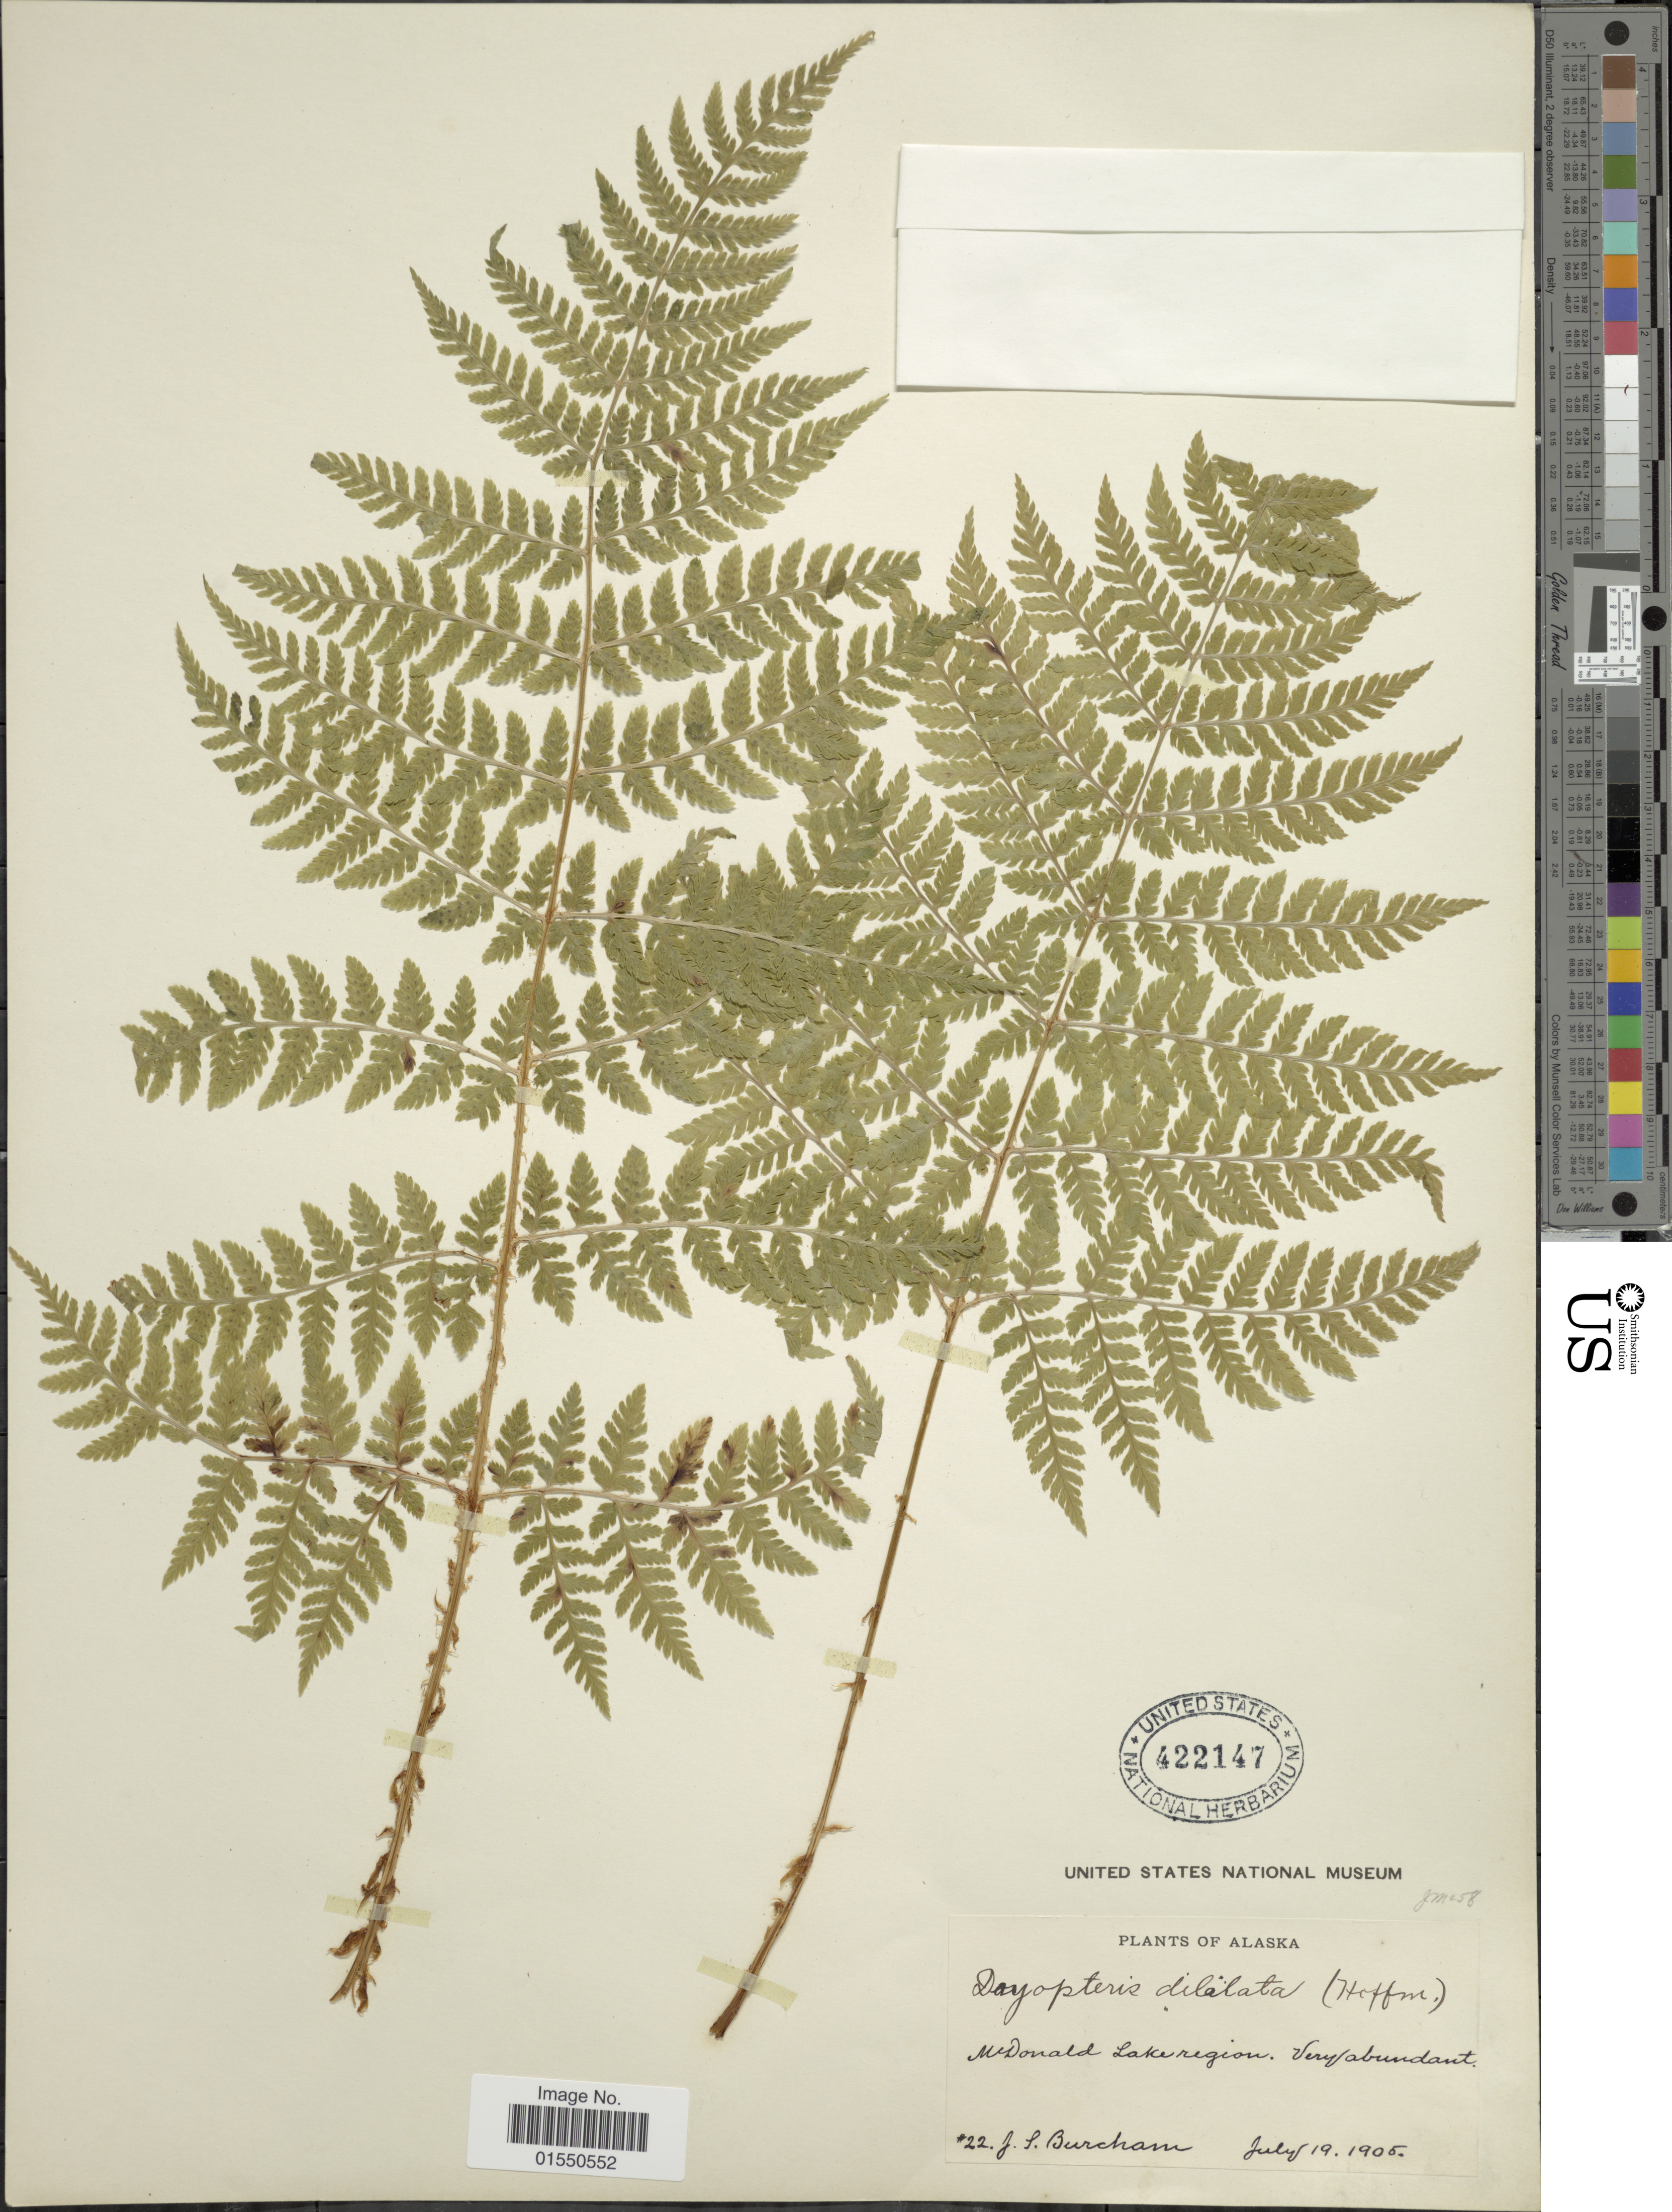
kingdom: Plantae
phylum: Tracheophyta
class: Polypodiopsida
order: Polypodiales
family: Dryopteridaceae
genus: Dryopteris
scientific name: Dryopteris expansa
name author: (C. Presl) Fraser-Jenk. & Jermy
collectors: J. Burcham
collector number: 22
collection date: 1905-07-19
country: United States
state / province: Alaska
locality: McDonald Lake Region. Very Abundant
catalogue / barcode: US 422147